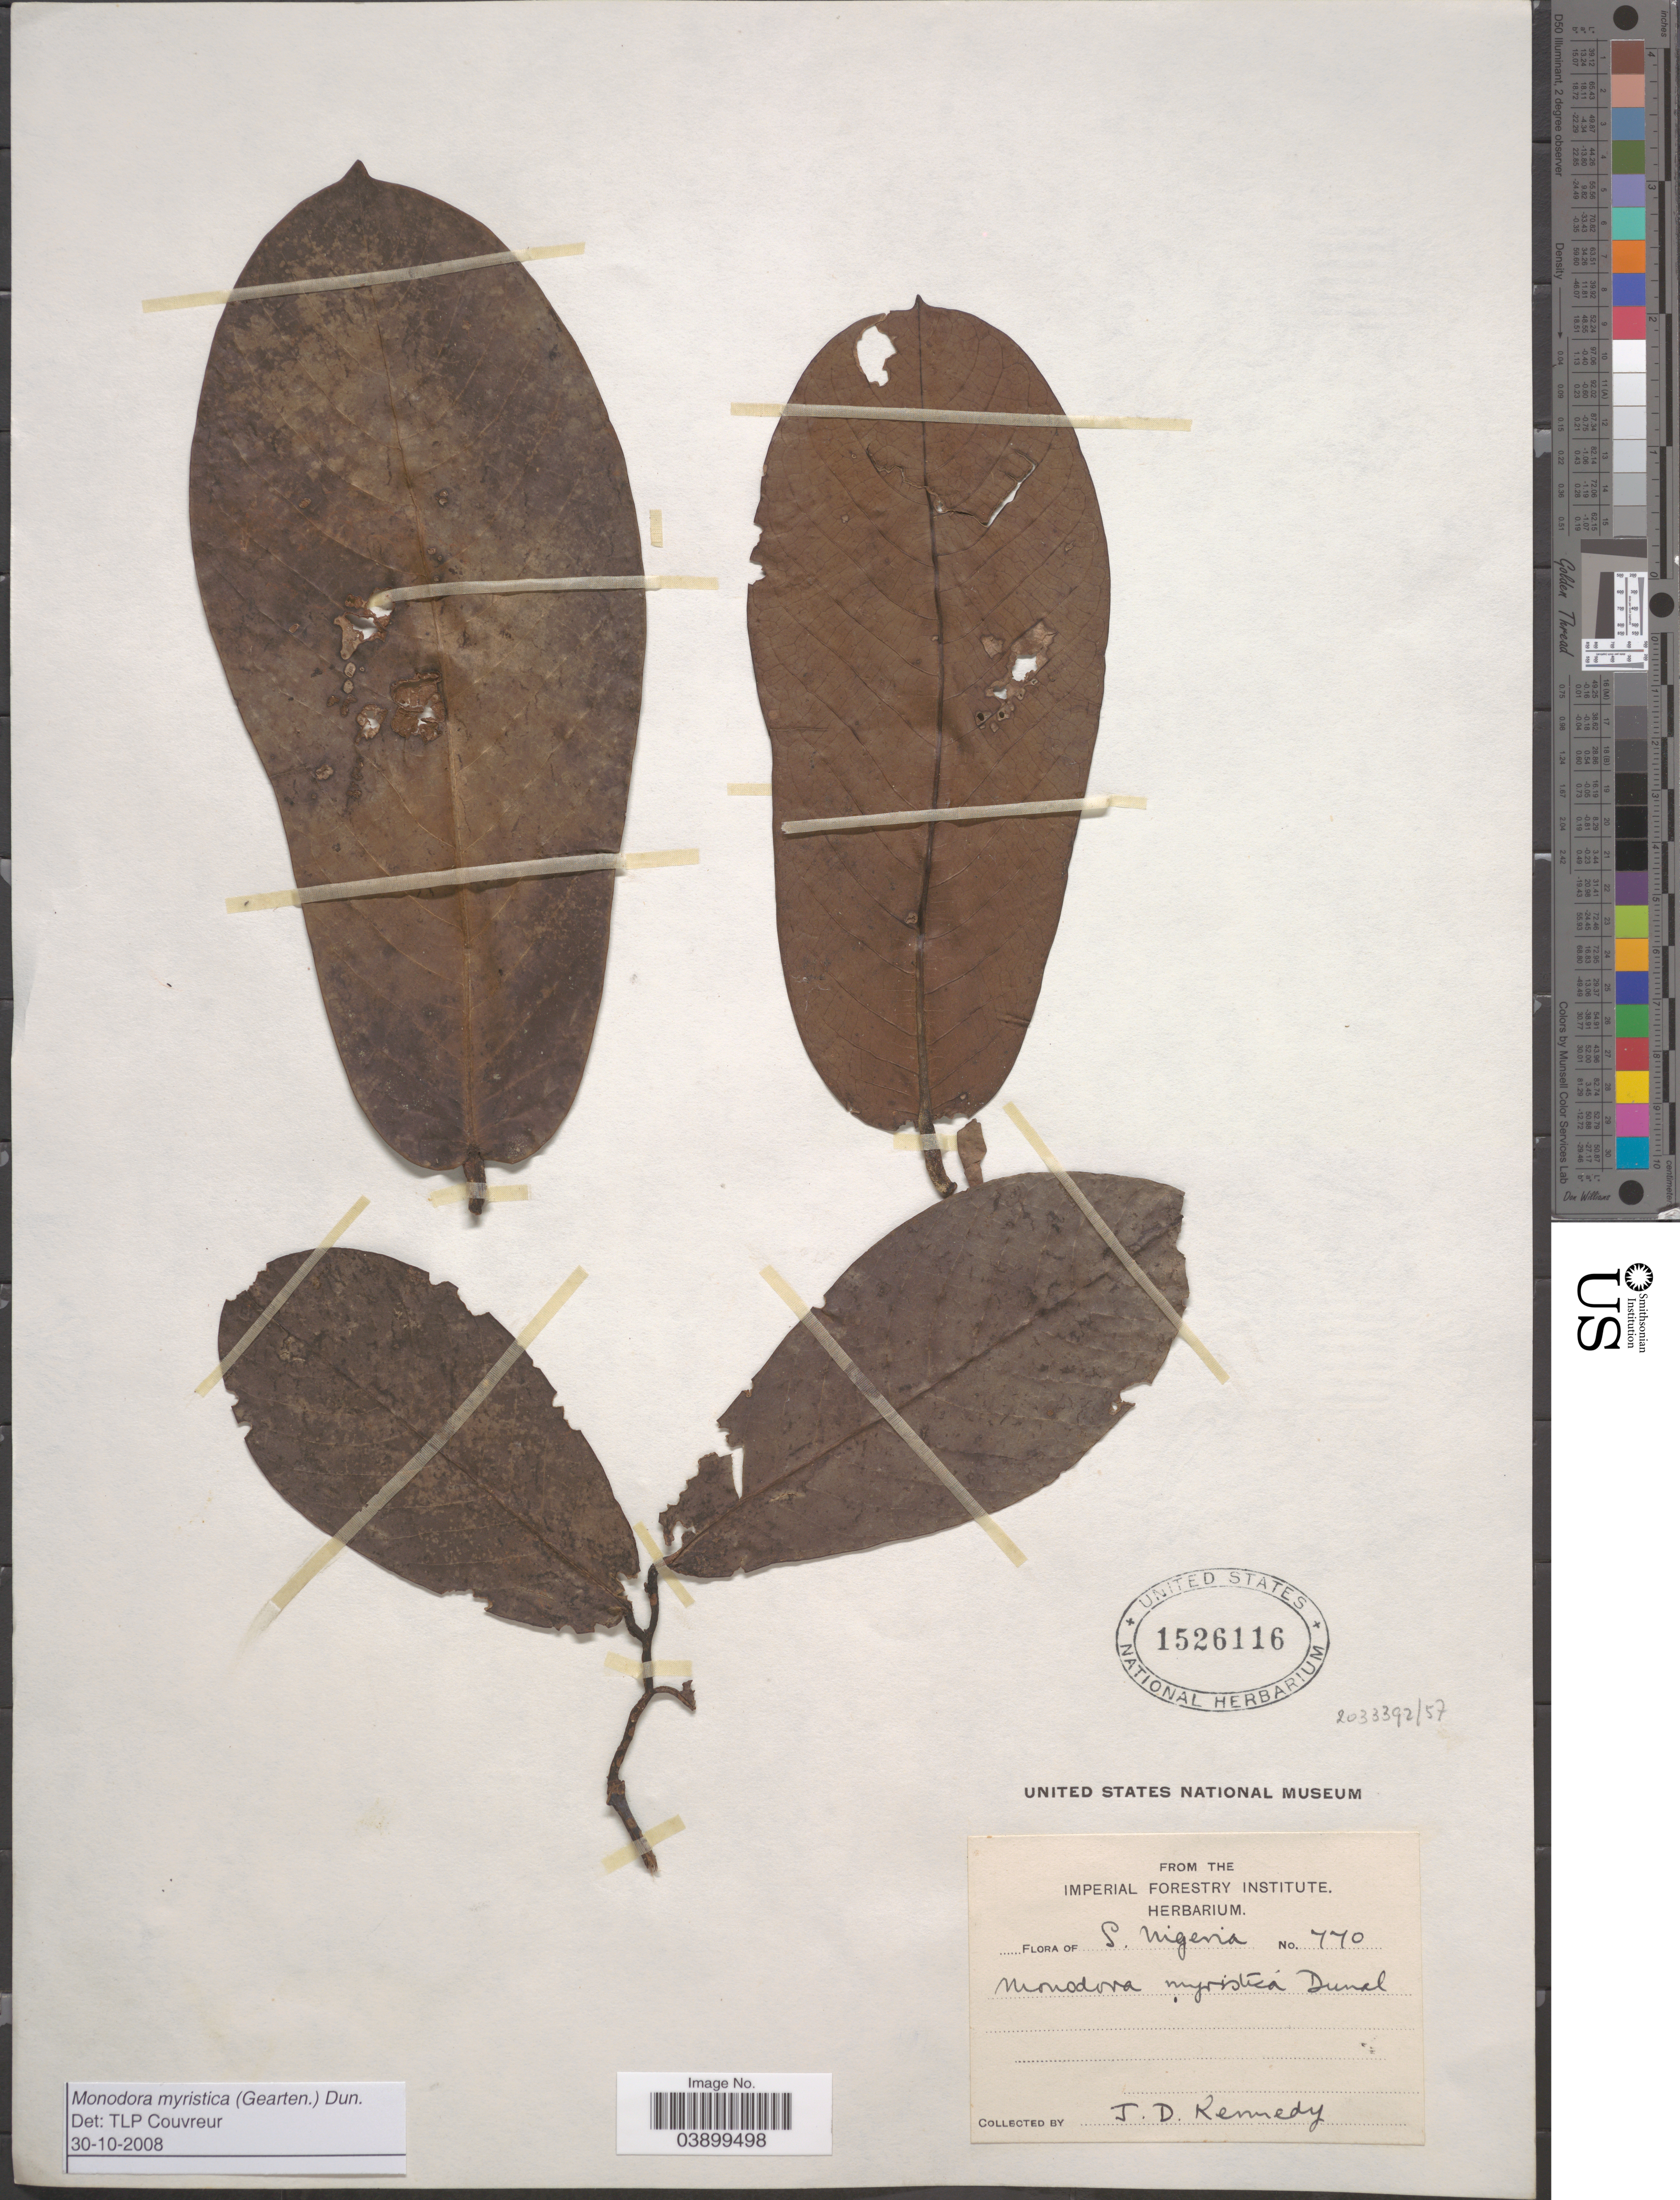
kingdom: Plantae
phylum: Tracheophyta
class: Magnoliopsida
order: Magnoliales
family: Annonaceae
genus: Monodora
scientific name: Monodora myristica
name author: (Gaertn.) Dunal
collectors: J. D. Kennedy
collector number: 770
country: Nigeria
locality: S. Nigeria.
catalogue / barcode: US 1526116